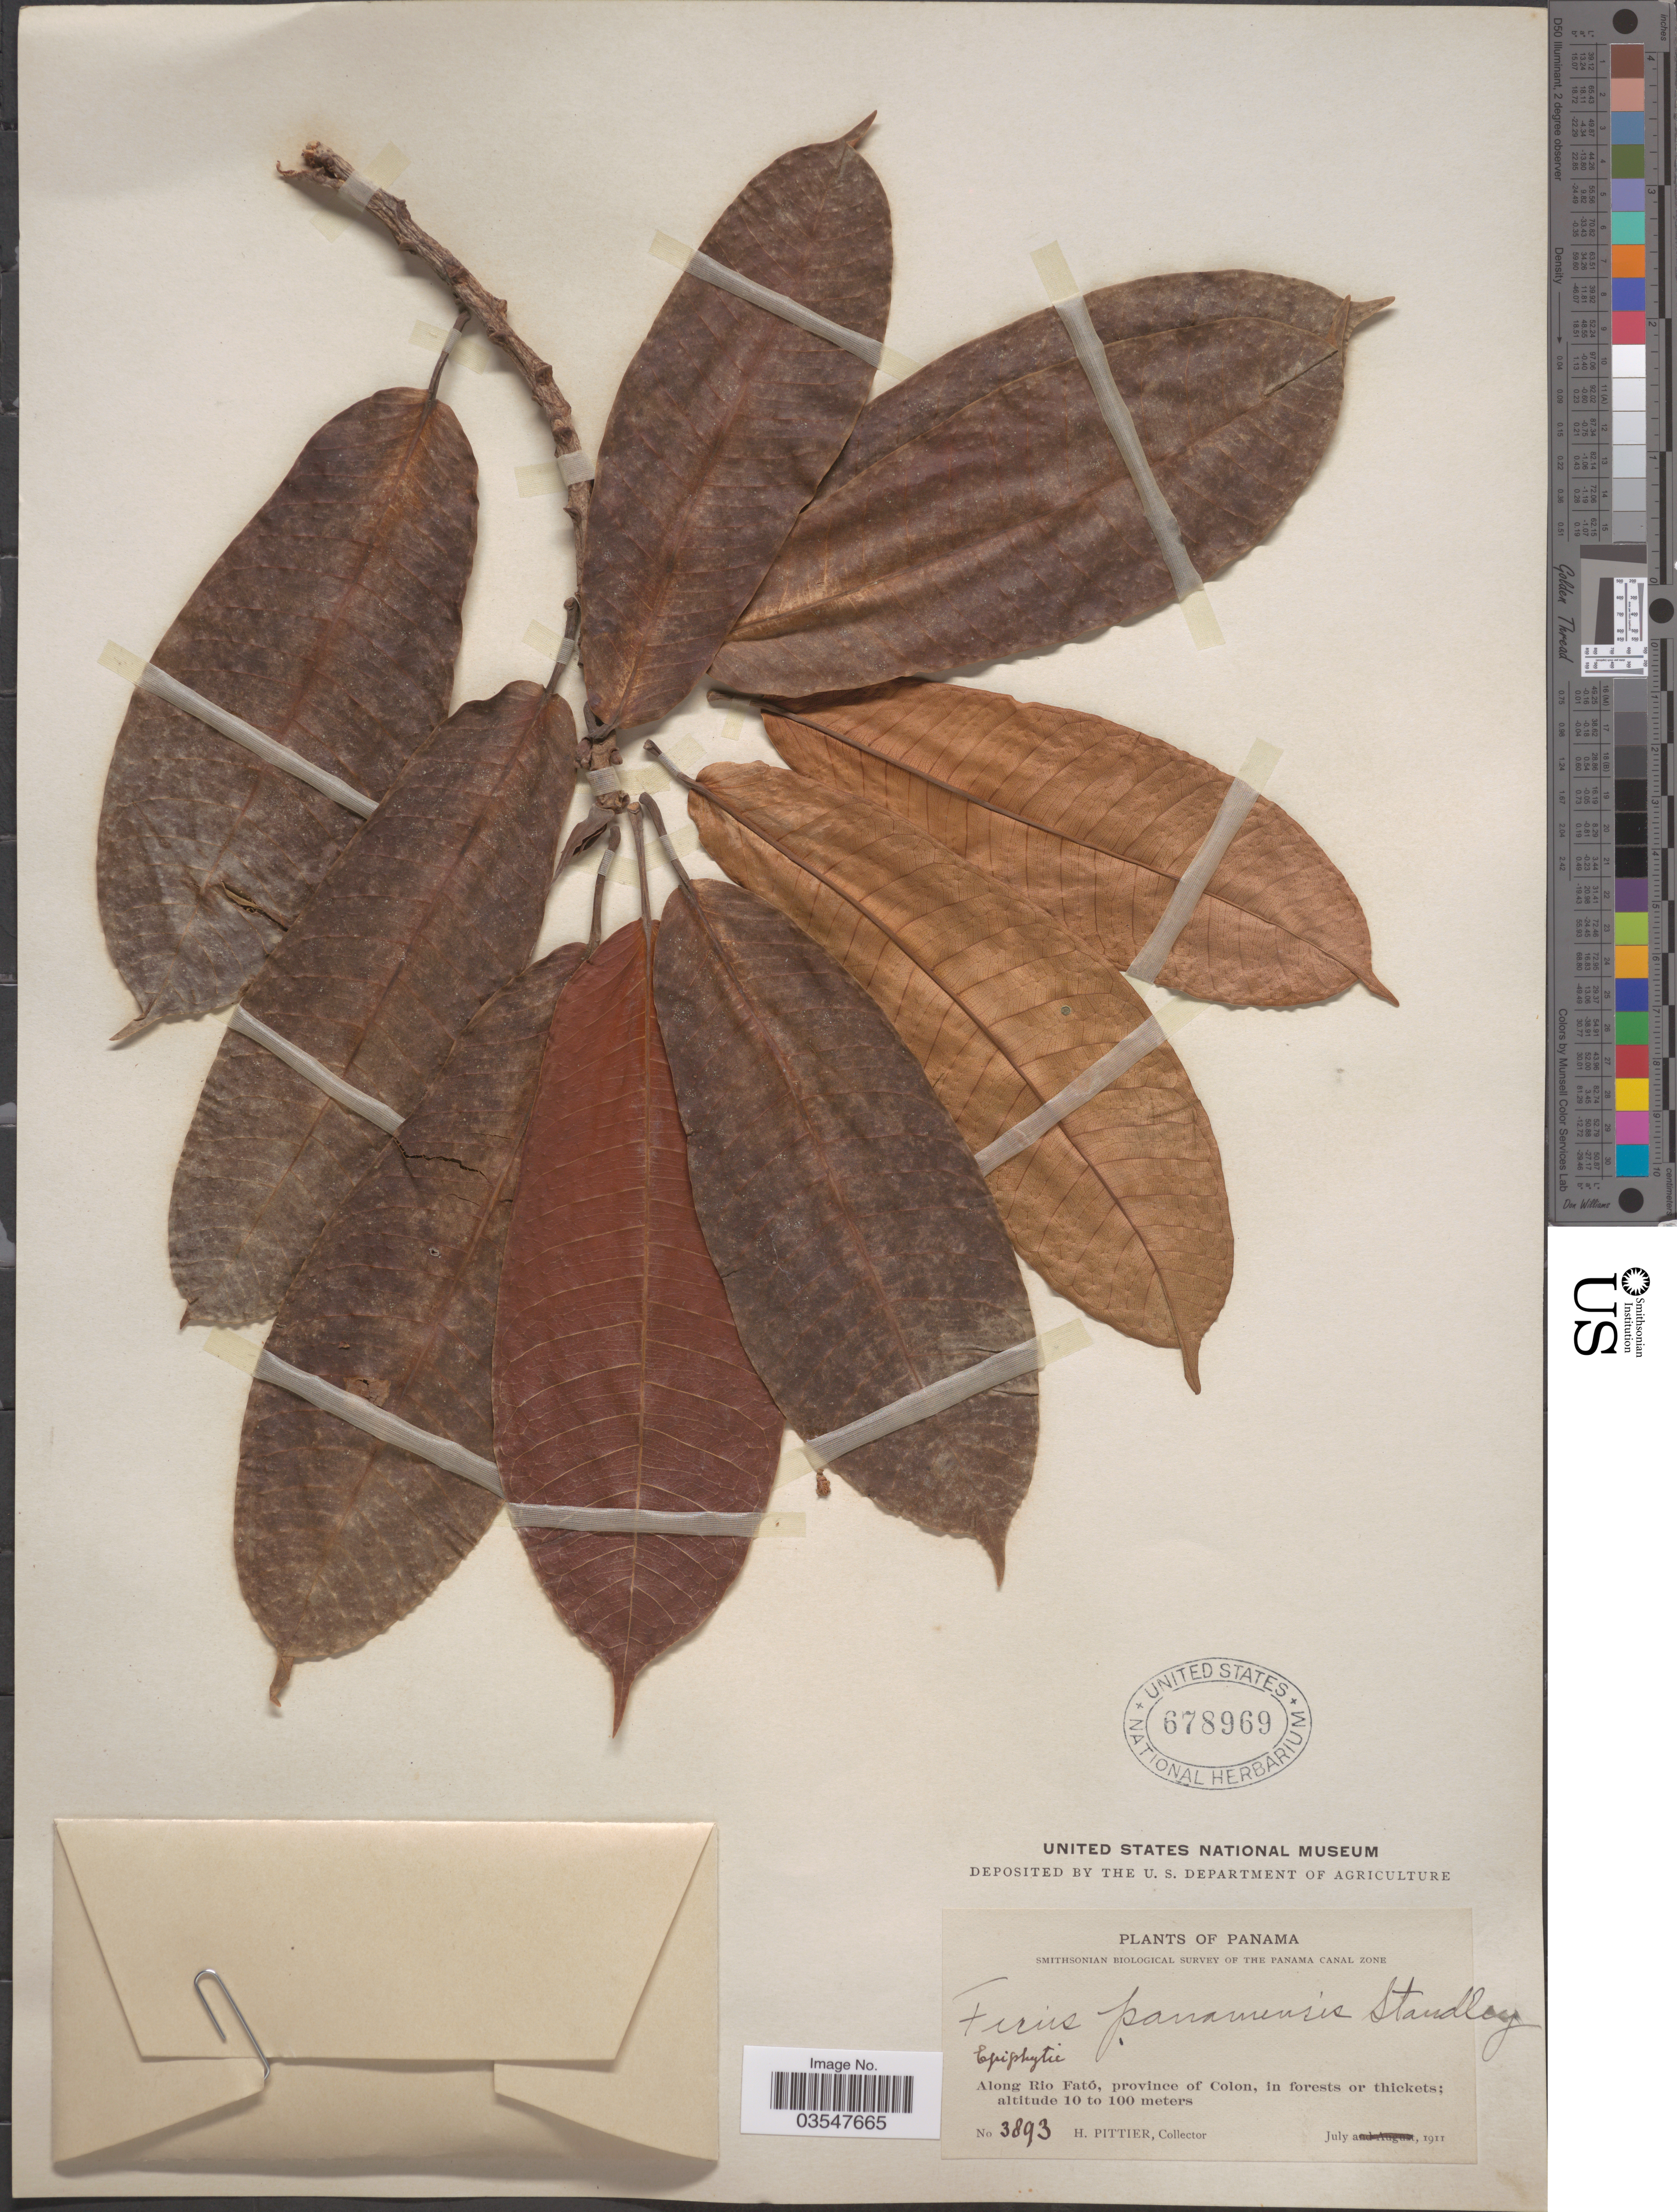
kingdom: Plantae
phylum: Tracheophyta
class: Magnoliopsida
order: Rosales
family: Moraceae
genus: Ficus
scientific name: Ficus paraensis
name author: (Miq.) Miq.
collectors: H. F. Pittier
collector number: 3893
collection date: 1911-07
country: Panama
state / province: Colón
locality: The Panama Canal Zone. Along Rio Fató, province of Colon.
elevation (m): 10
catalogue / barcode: US 678969